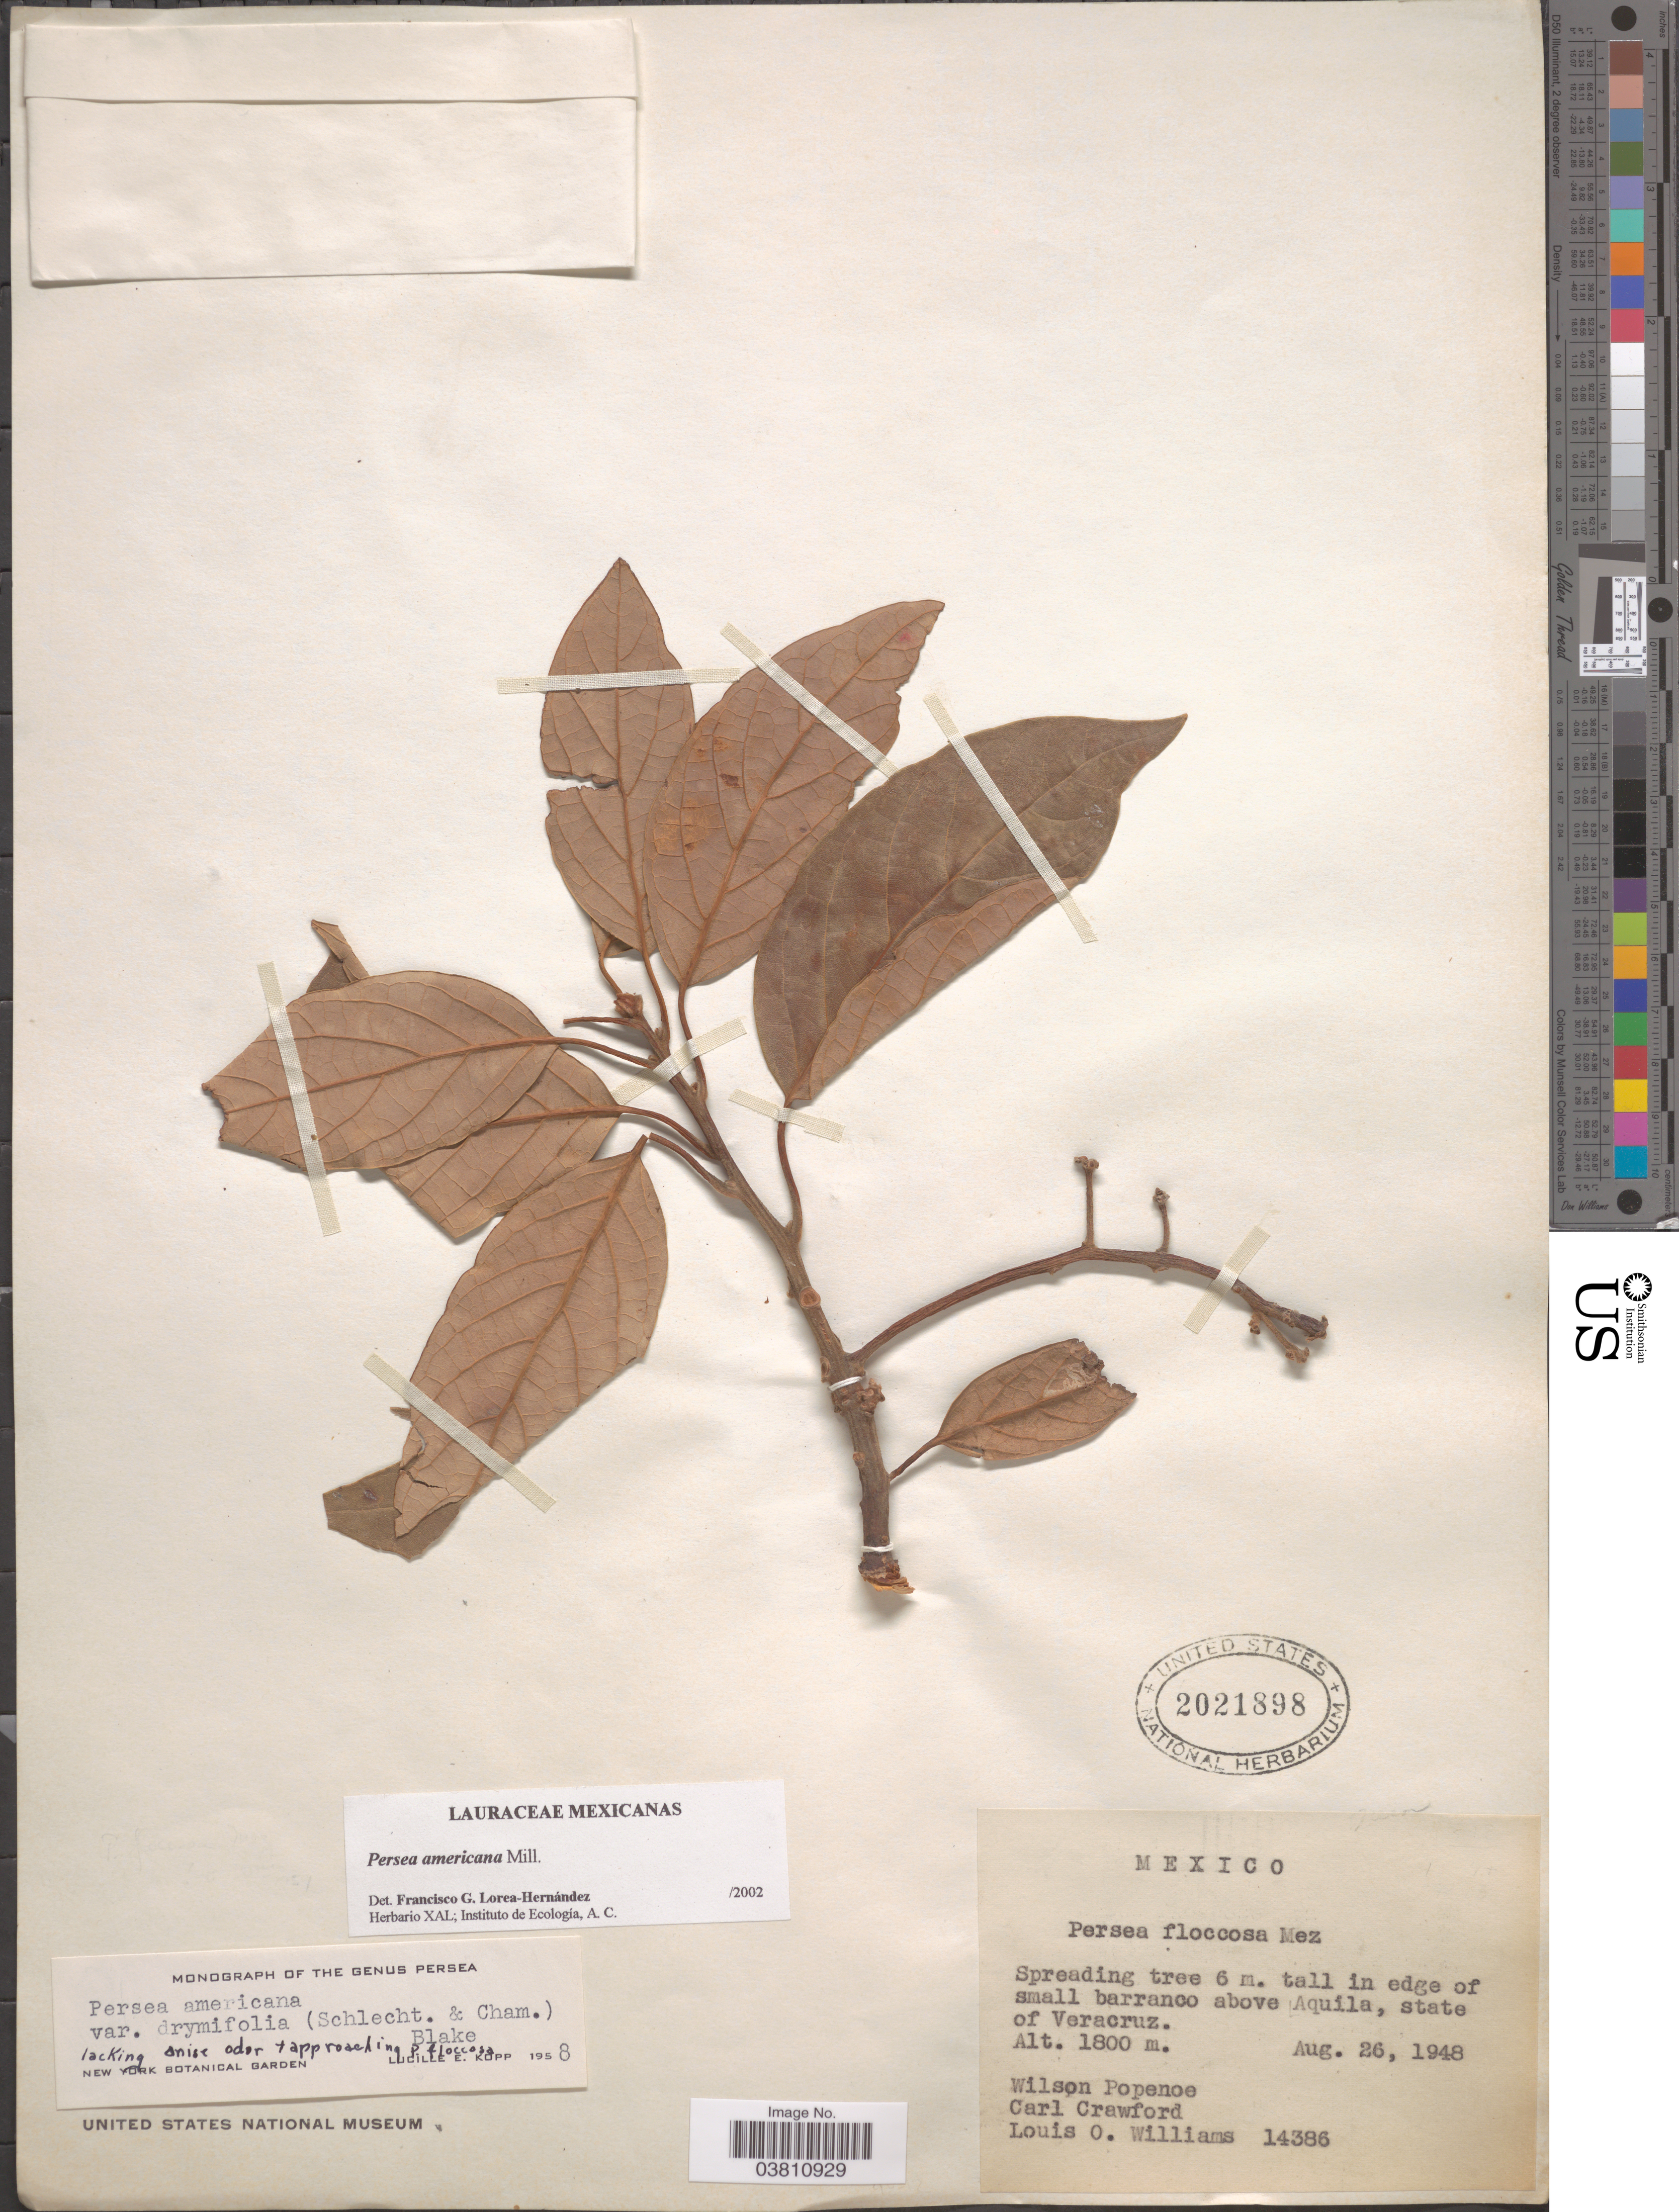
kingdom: Plantae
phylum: Tracheophyta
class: Magnoliopsida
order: Laurales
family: Lauraceae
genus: Persea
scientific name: Persea americana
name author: Mill.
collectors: F. Popenoe, C. Crawford & L. O. Williams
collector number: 14386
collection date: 1948-08-26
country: Mexico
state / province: Veracruz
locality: Above aquila, state of Veracruz.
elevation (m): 1800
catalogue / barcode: US 2021898